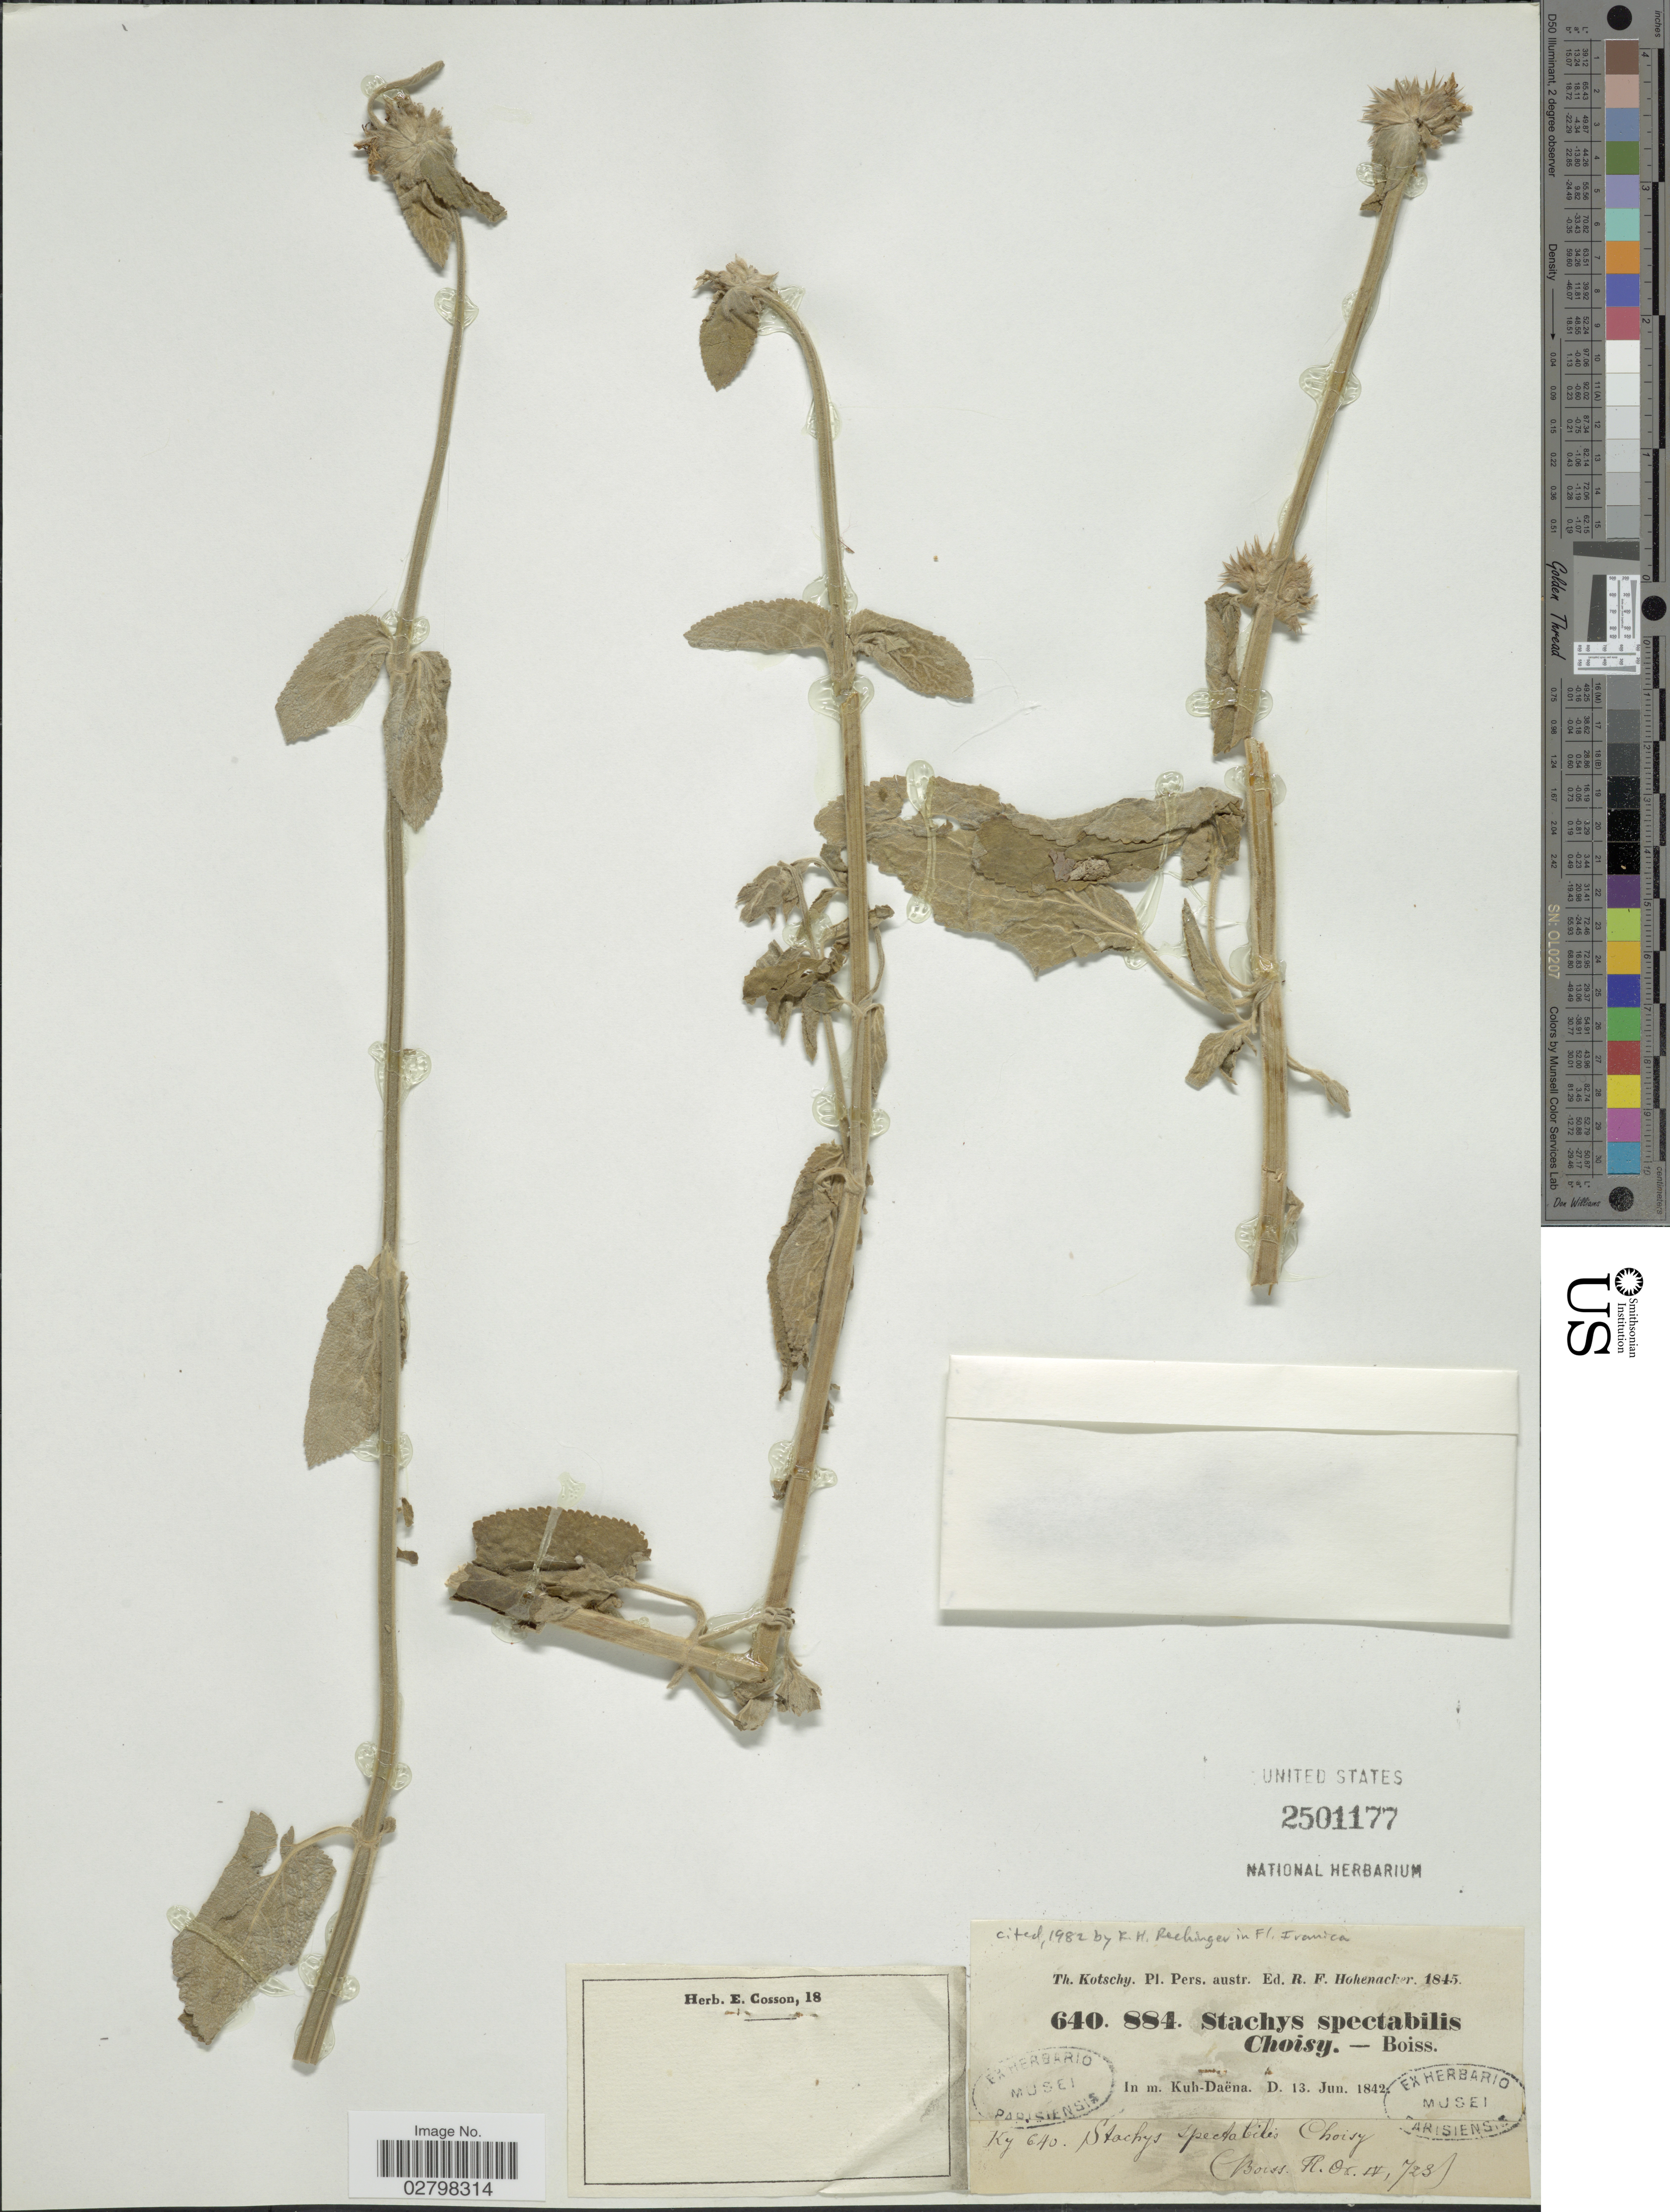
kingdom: Plantae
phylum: Tracheophyta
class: Magnoliopsida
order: Lamiales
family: Lamiaceae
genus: Stachys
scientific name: Stachys spectabilis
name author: Choisy ex DC.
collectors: K. G. Kotschy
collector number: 640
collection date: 1842-06-13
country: Iran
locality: Pers. austr. In m. Kuh-Daëna.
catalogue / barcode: US 2501177